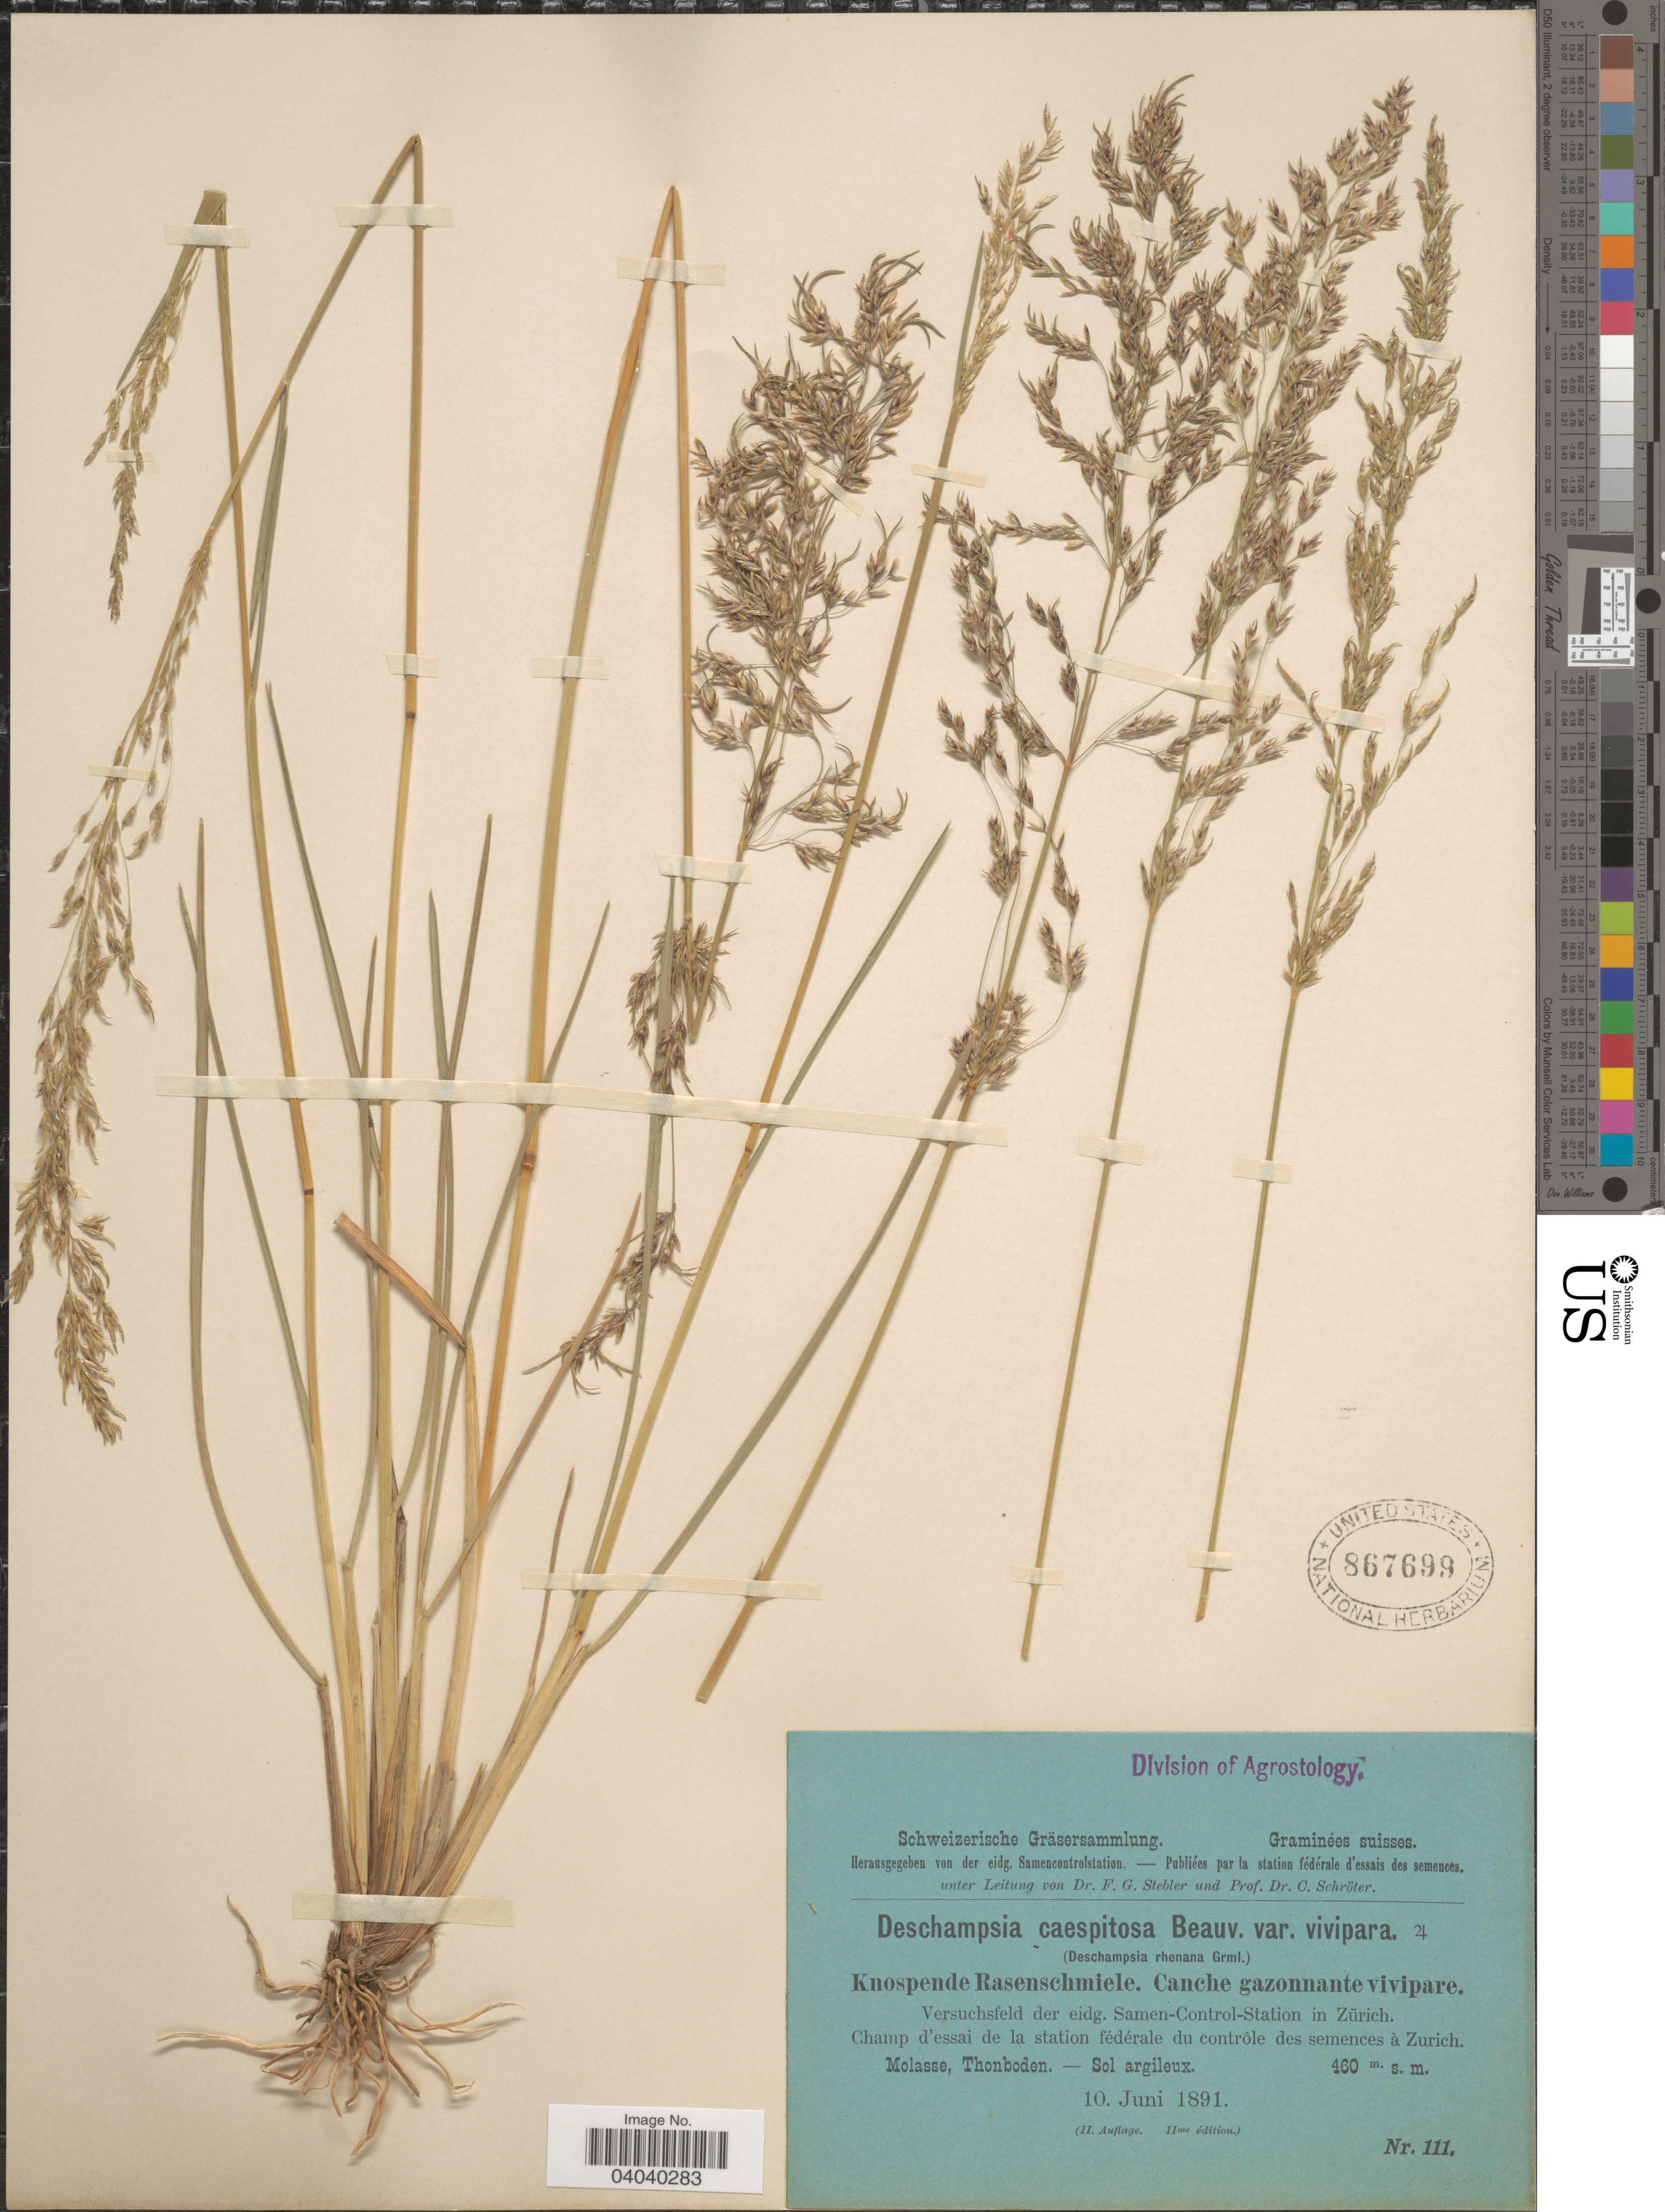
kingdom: Plantae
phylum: Tracheophyta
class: Liliopsida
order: Poales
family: Poaceae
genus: Deschampsia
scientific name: Deschampsia cespitosa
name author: (L.) P. Beauv.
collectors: Stebler, F.G. & Schröter, C.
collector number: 111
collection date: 1891-06-10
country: Switzerland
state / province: Zurich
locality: Suisses. Versuchsfeld der eidg. Samen-Control-Station in Zürich. Champ d'essai de la station fédérale du contrôle de semences à Zurich.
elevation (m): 460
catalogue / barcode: US 867699